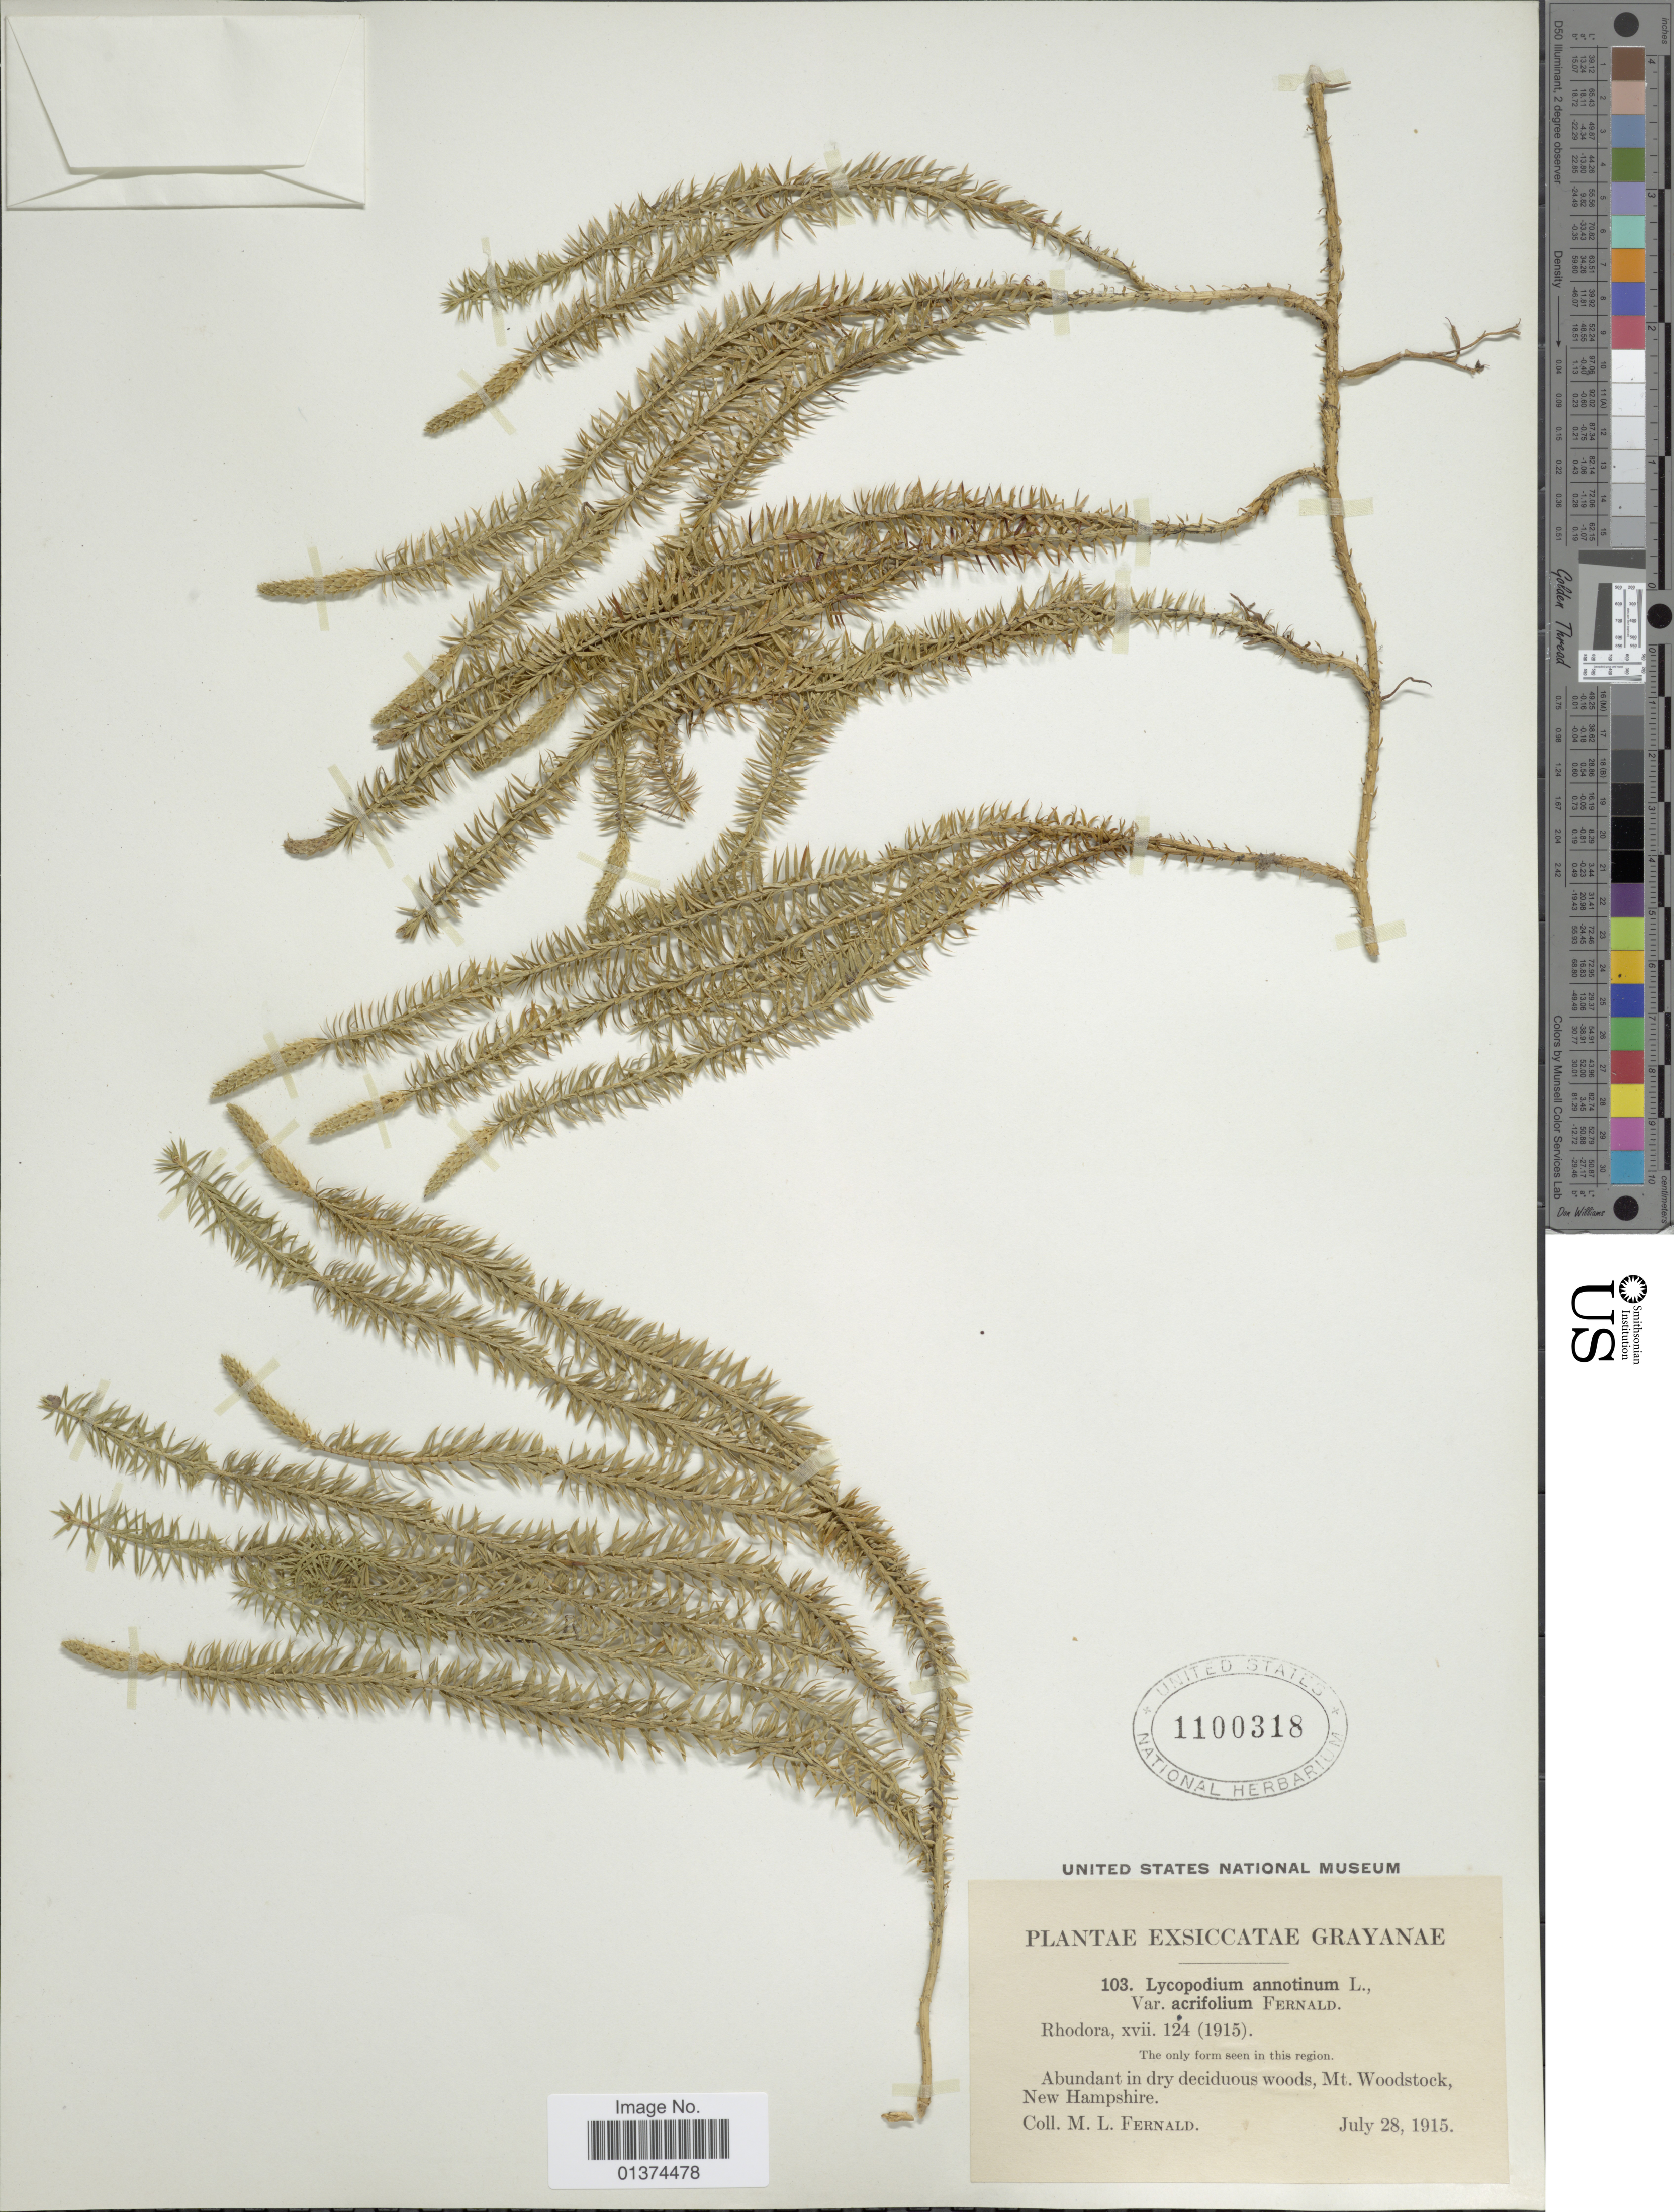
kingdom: Plantae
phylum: Tracheophyta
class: Lycopodiopsida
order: Lycopodiales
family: Lycopodiaceae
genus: Spinulum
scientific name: Spinulum annotinum subsp. annotinum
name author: (L.) A. Haines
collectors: M. L. Fernald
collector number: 103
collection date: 1915-07-28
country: United States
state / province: New Hampshire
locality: Abundant in dry deciduous woods, Mt. Woodstock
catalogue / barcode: US 1100318